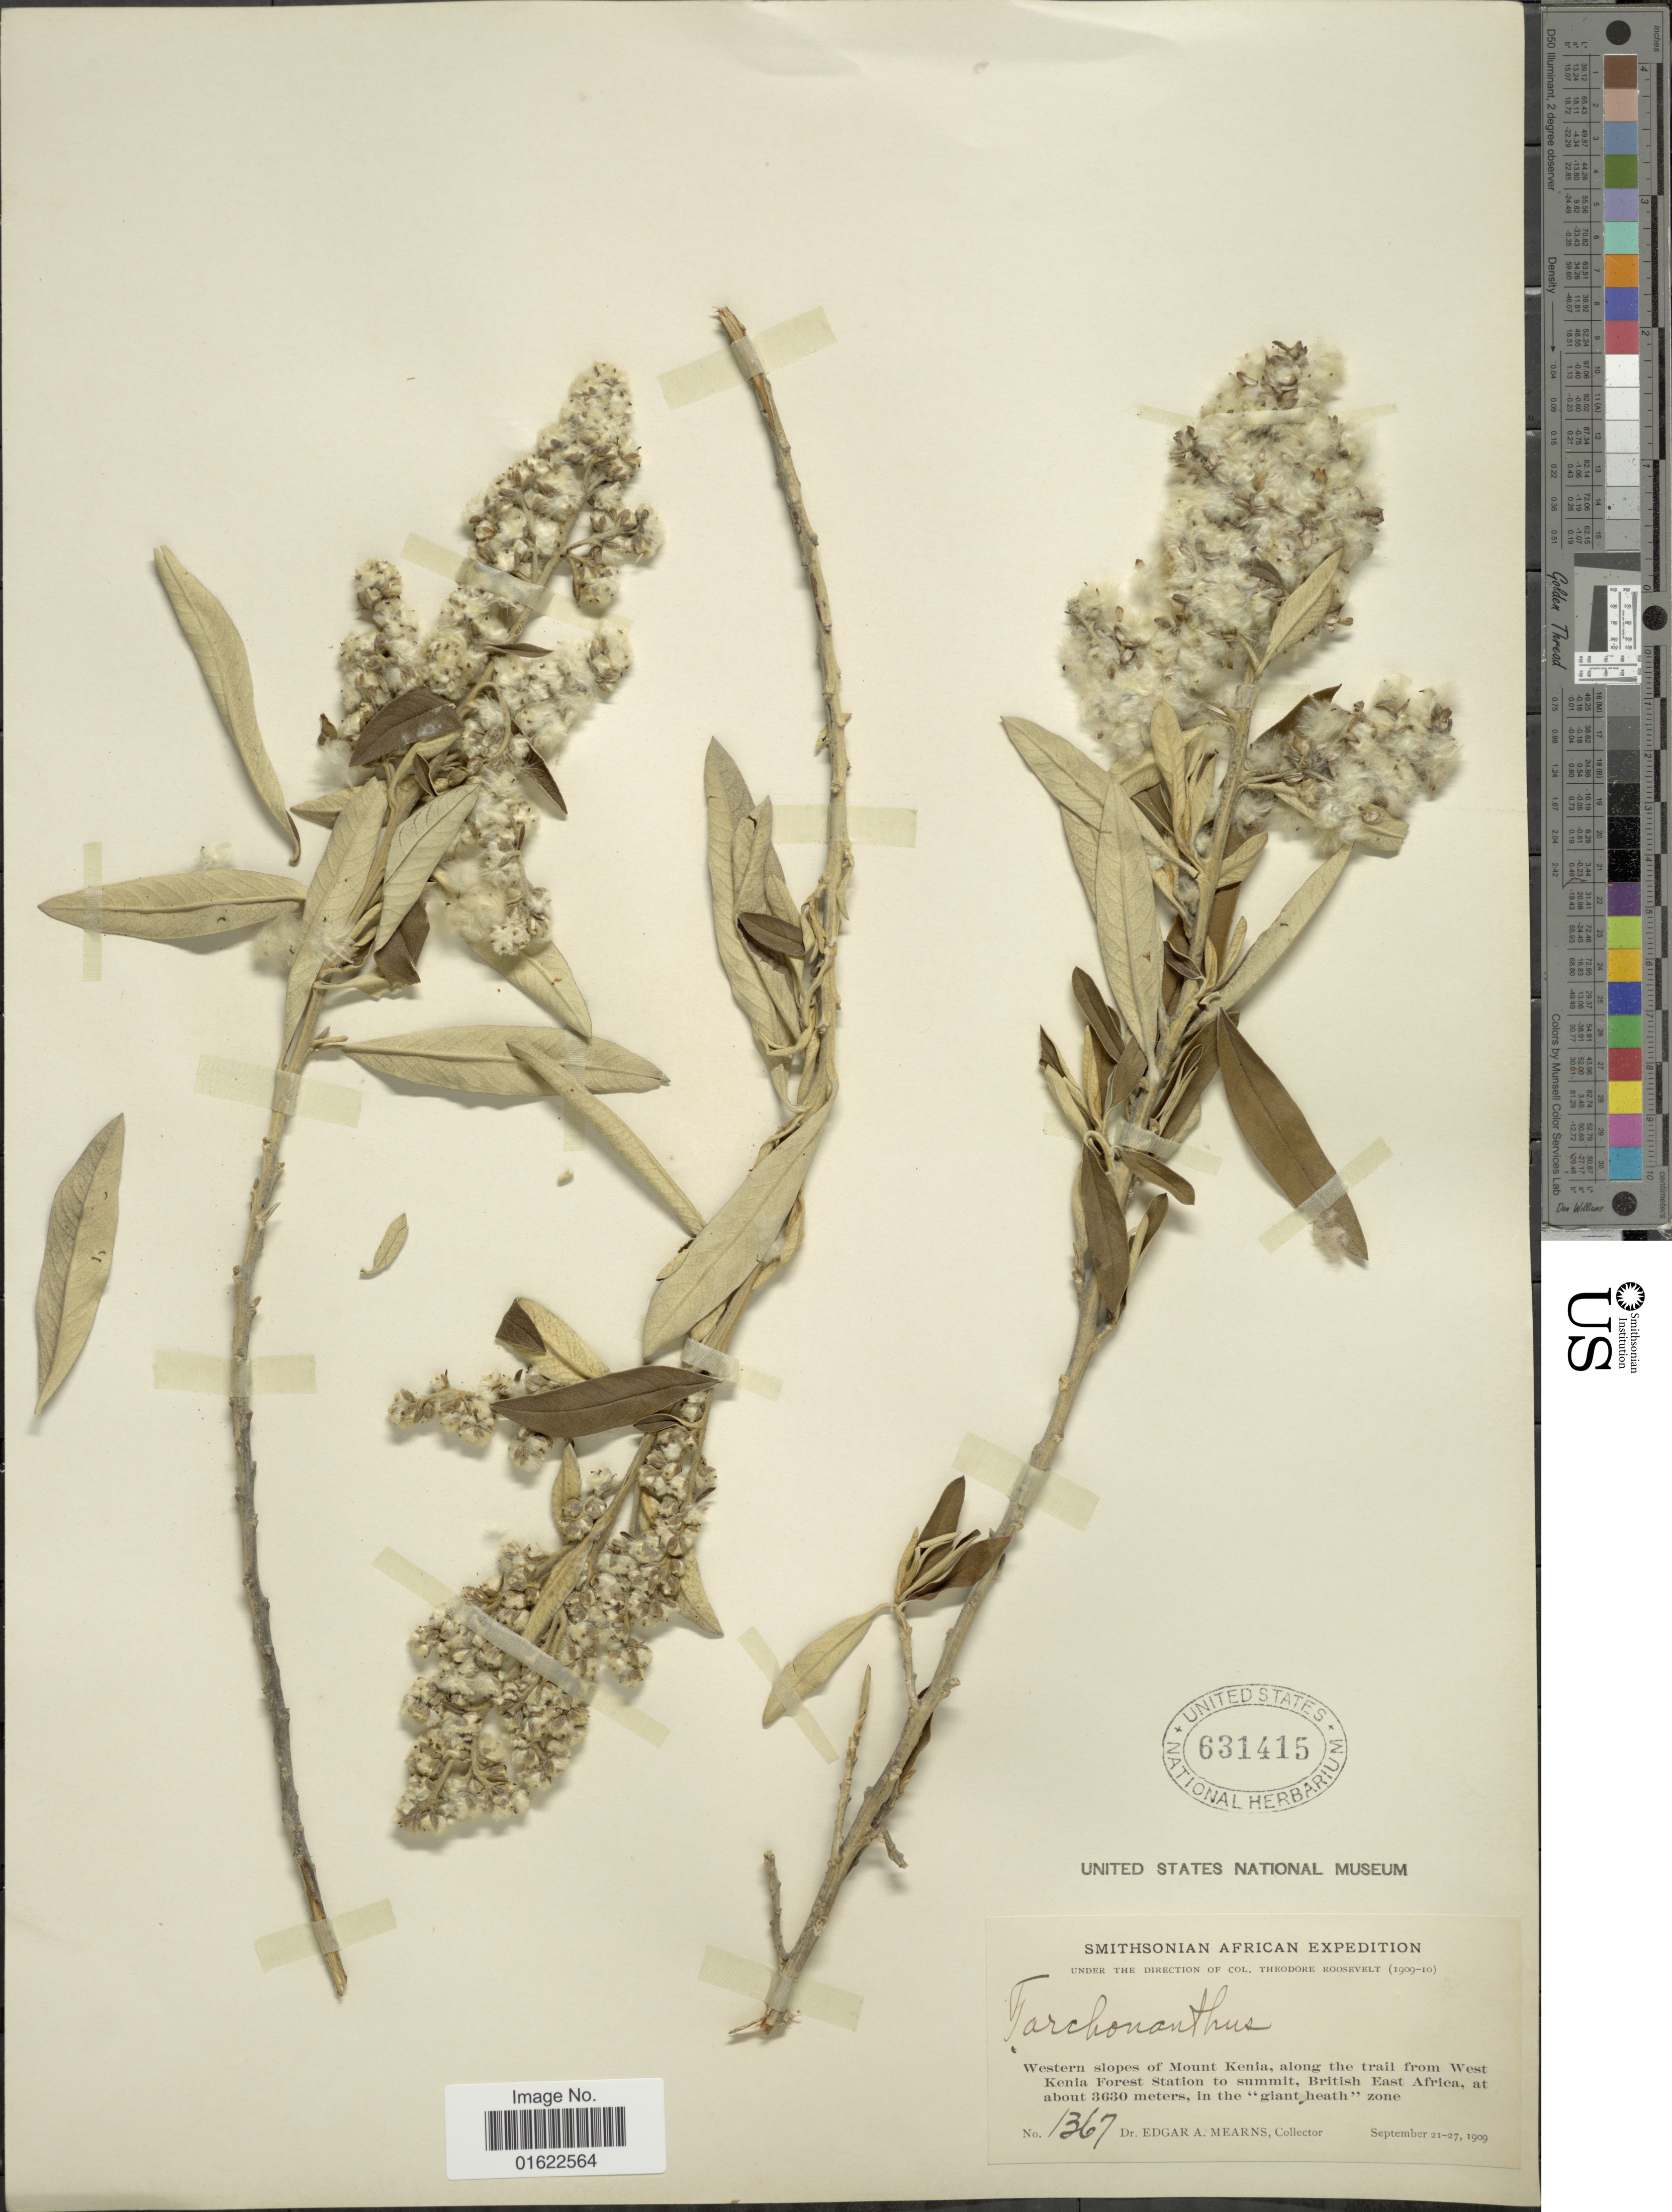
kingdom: Plantae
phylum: Tracheophyta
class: Magnoliopsida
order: Asterales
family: Asteraceae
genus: Tarchonanthus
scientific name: Tarchonanthus sp.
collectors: E. A. Mearns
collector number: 1367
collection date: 1909-09-21/1909-09-27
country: Kenya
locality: Western slopes of Mount Kenia, along the trail from West Kenia Forest Station to summit, British East Africa, in the "giant heath" zone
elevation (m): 3630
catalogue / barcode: US 631415